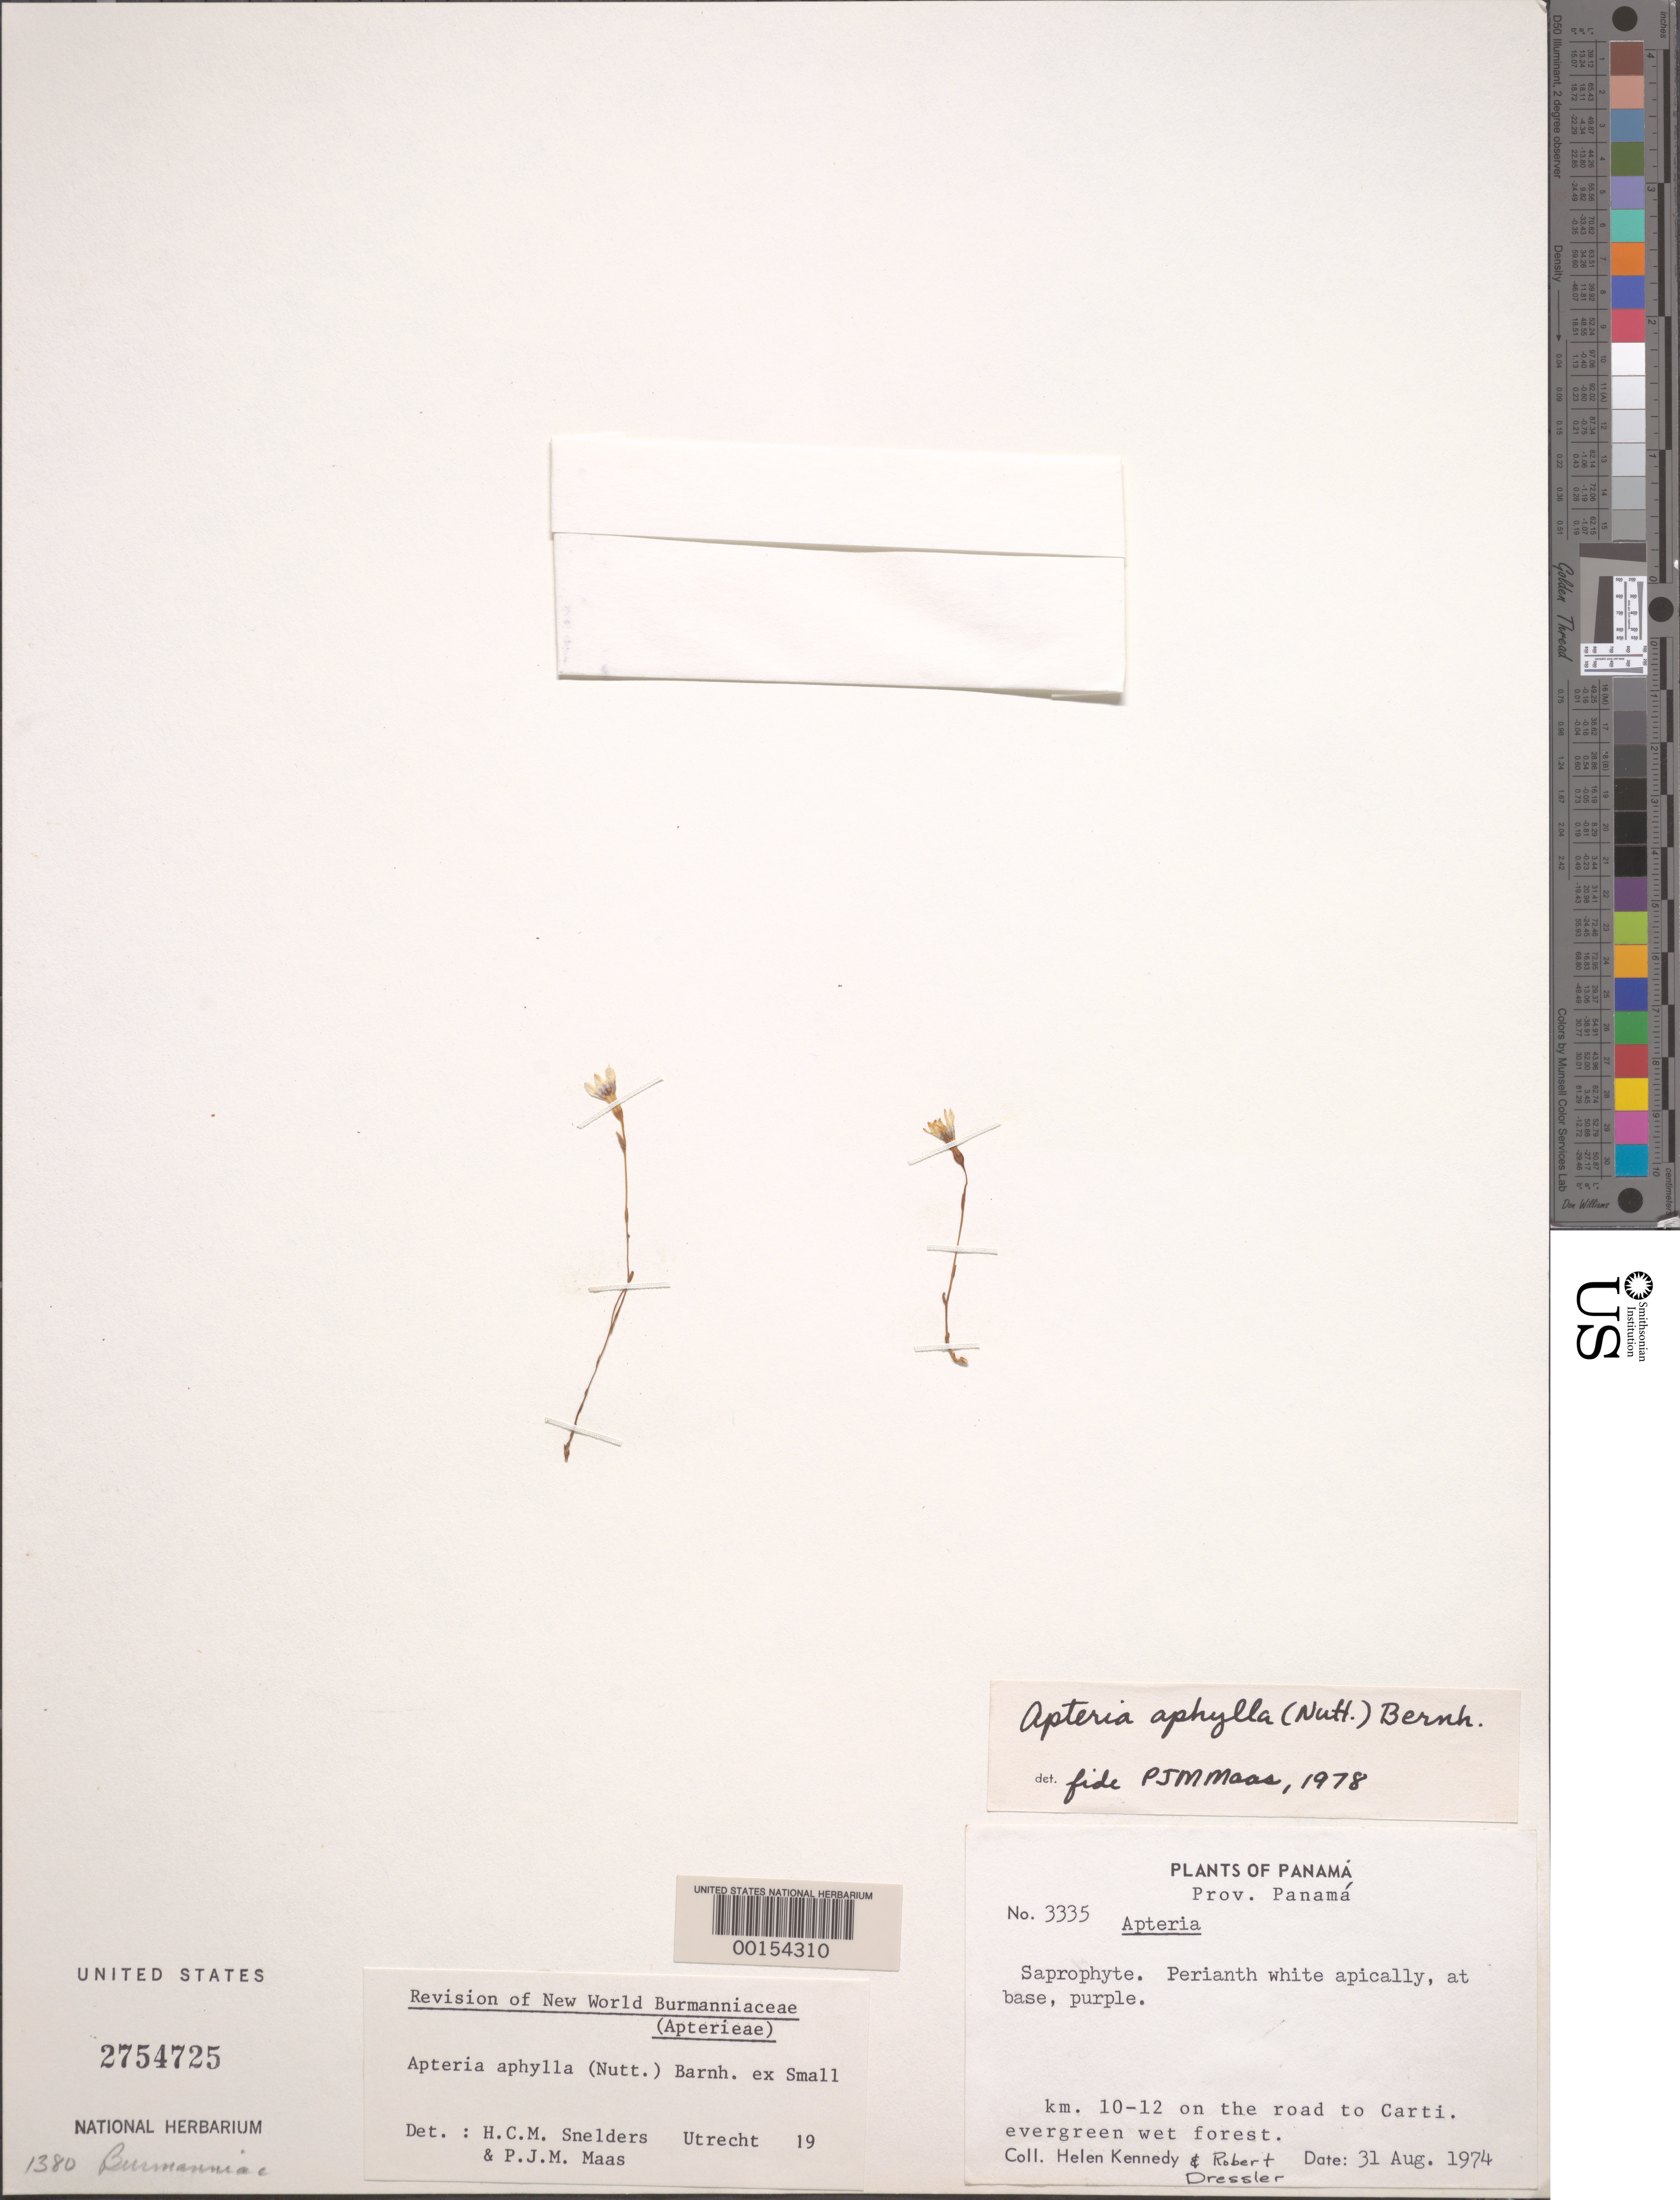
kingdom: Plantae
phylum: Tracheophyta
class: Liliopsida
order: Dioscoreales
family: Burmanniaceae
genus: Apteria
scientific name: Apteria aphylla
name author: (Nutt.) Barnhart ex Small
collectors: H. Kennedy & R. Dressler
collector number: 3335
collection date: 1974-08-31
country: Panama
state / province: Panamá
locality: Km. 10-12 on the road to Carti.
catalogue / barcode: US 2754725